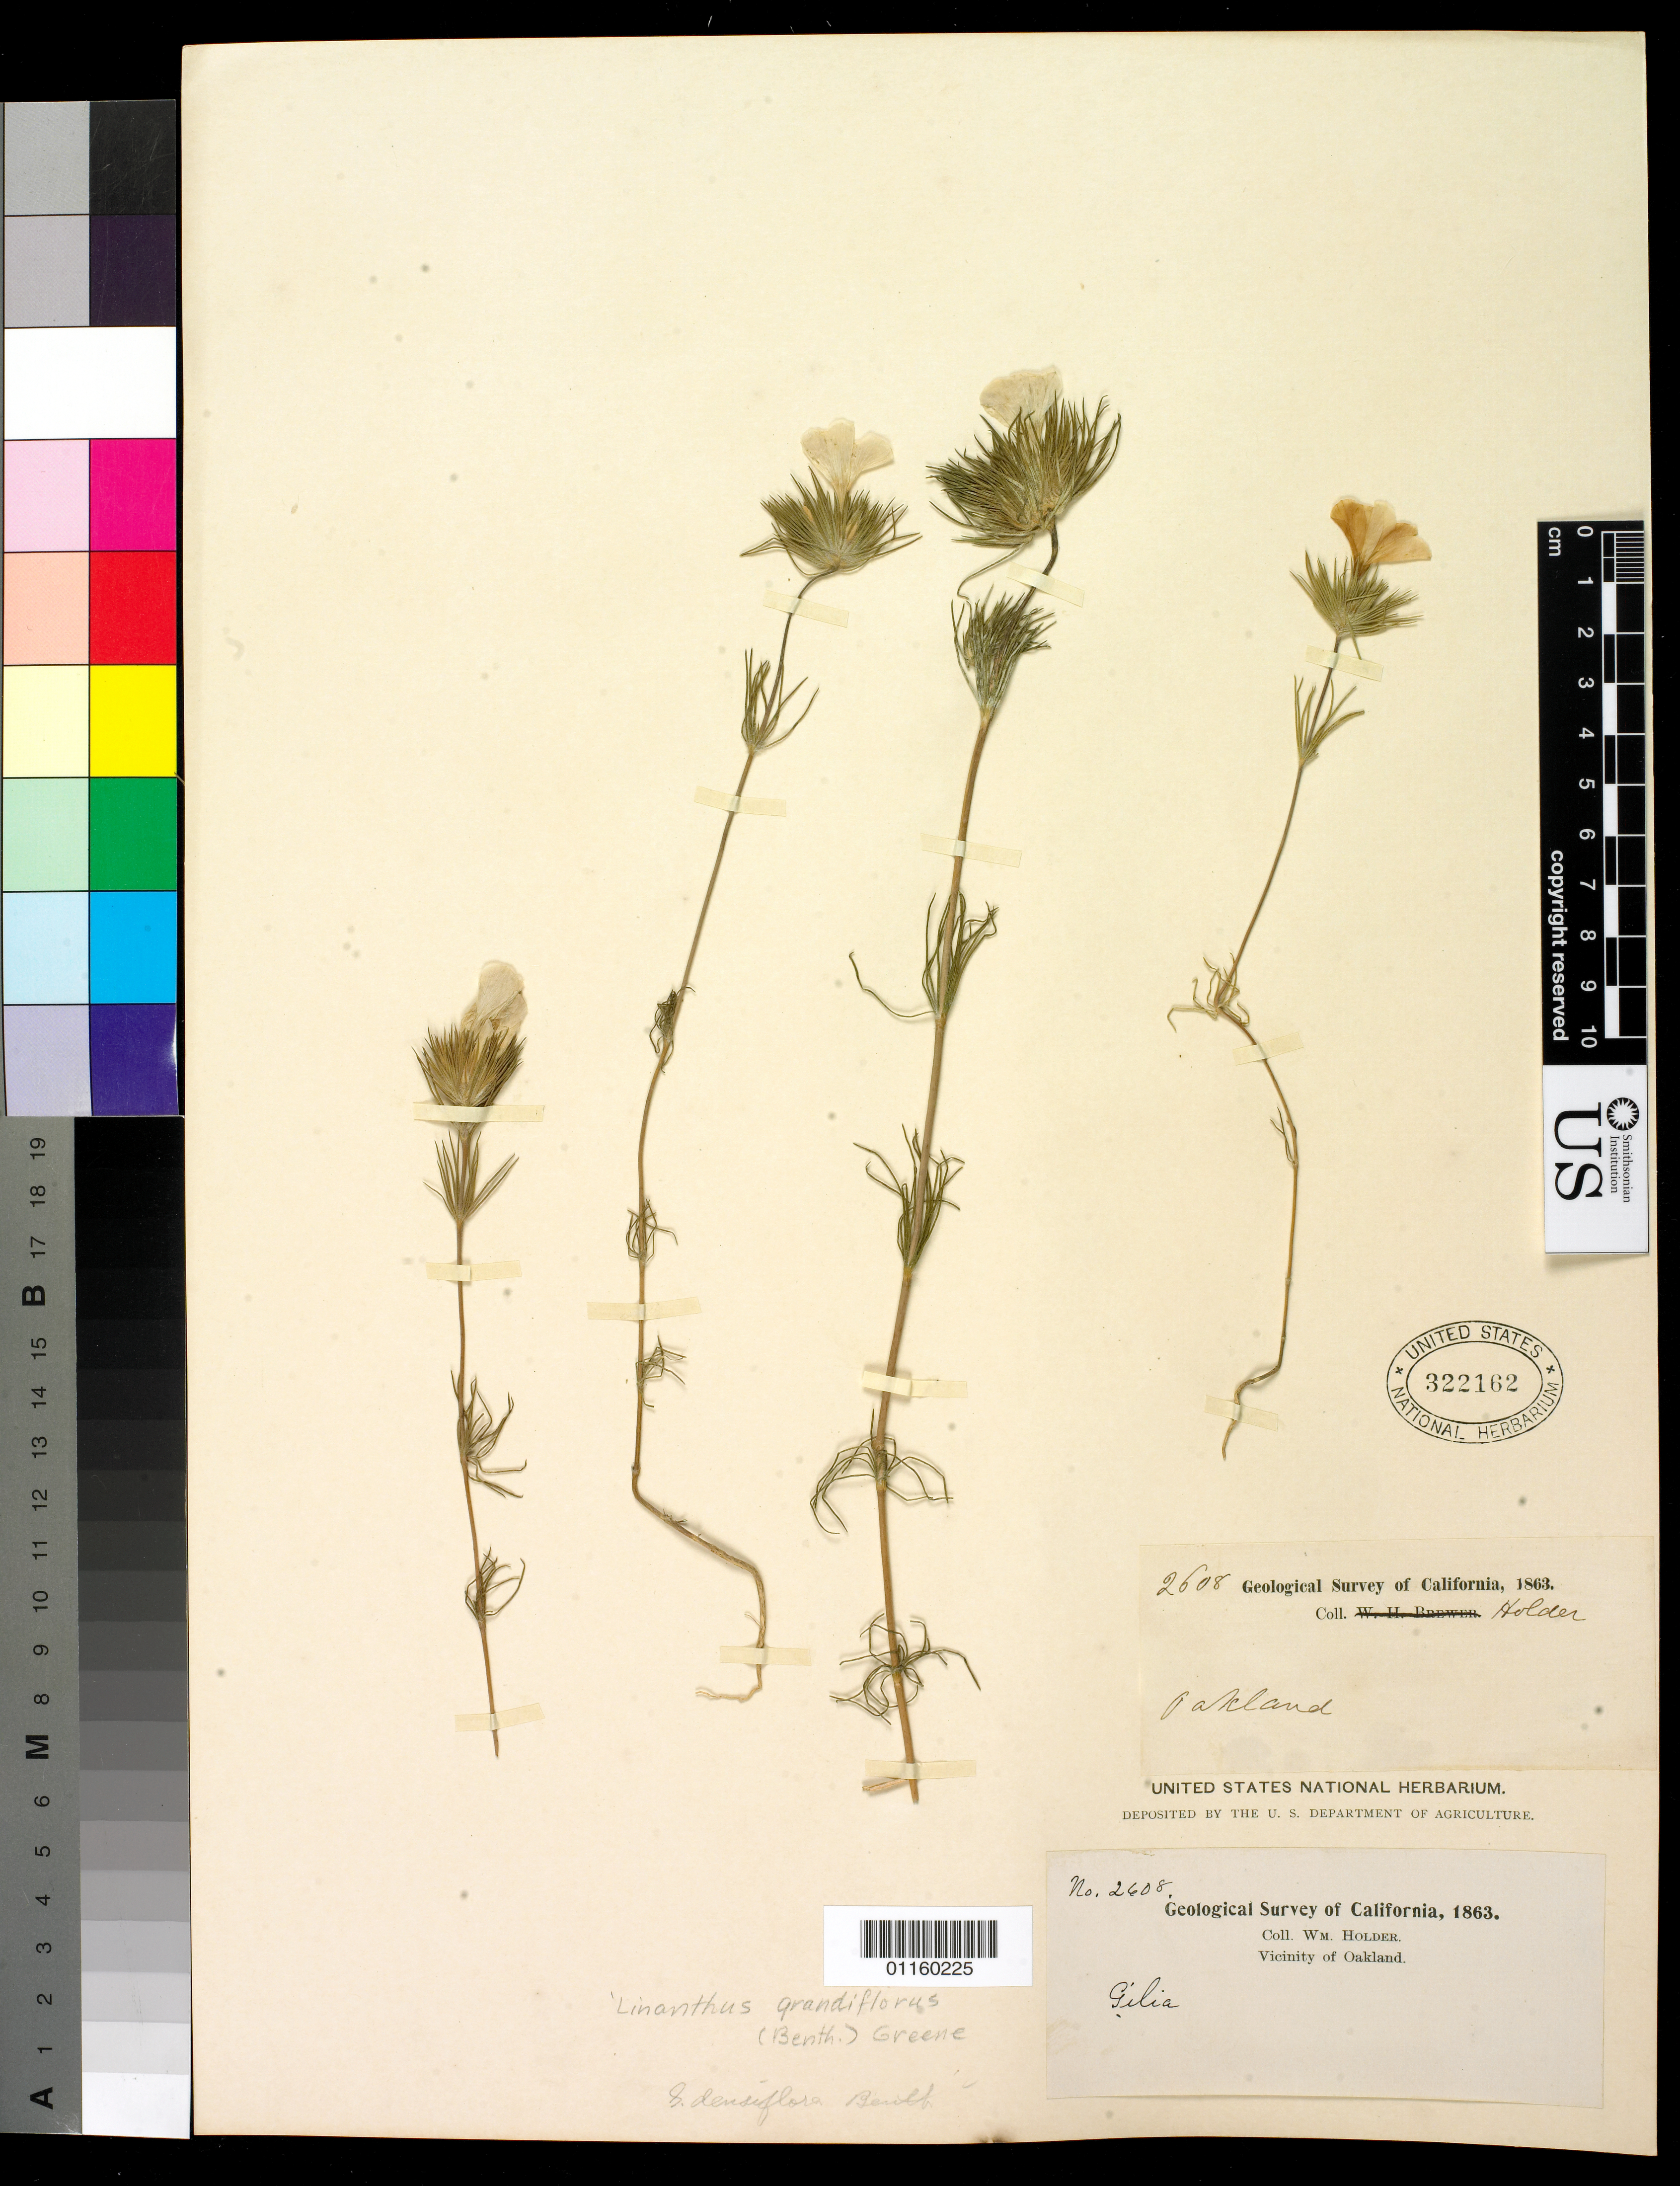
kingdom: Plantae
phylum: Tracheophyta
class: Magnoliopsida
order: Ericales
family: Polemoniaceae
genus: Leptosiphon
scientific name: Leptosiphon grandiflorus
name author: Benth.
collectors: W. Holder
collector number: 2608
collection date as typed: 1863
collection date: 1863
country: United States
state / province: California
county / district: Alameda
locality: Oakland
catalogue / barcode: US 322162